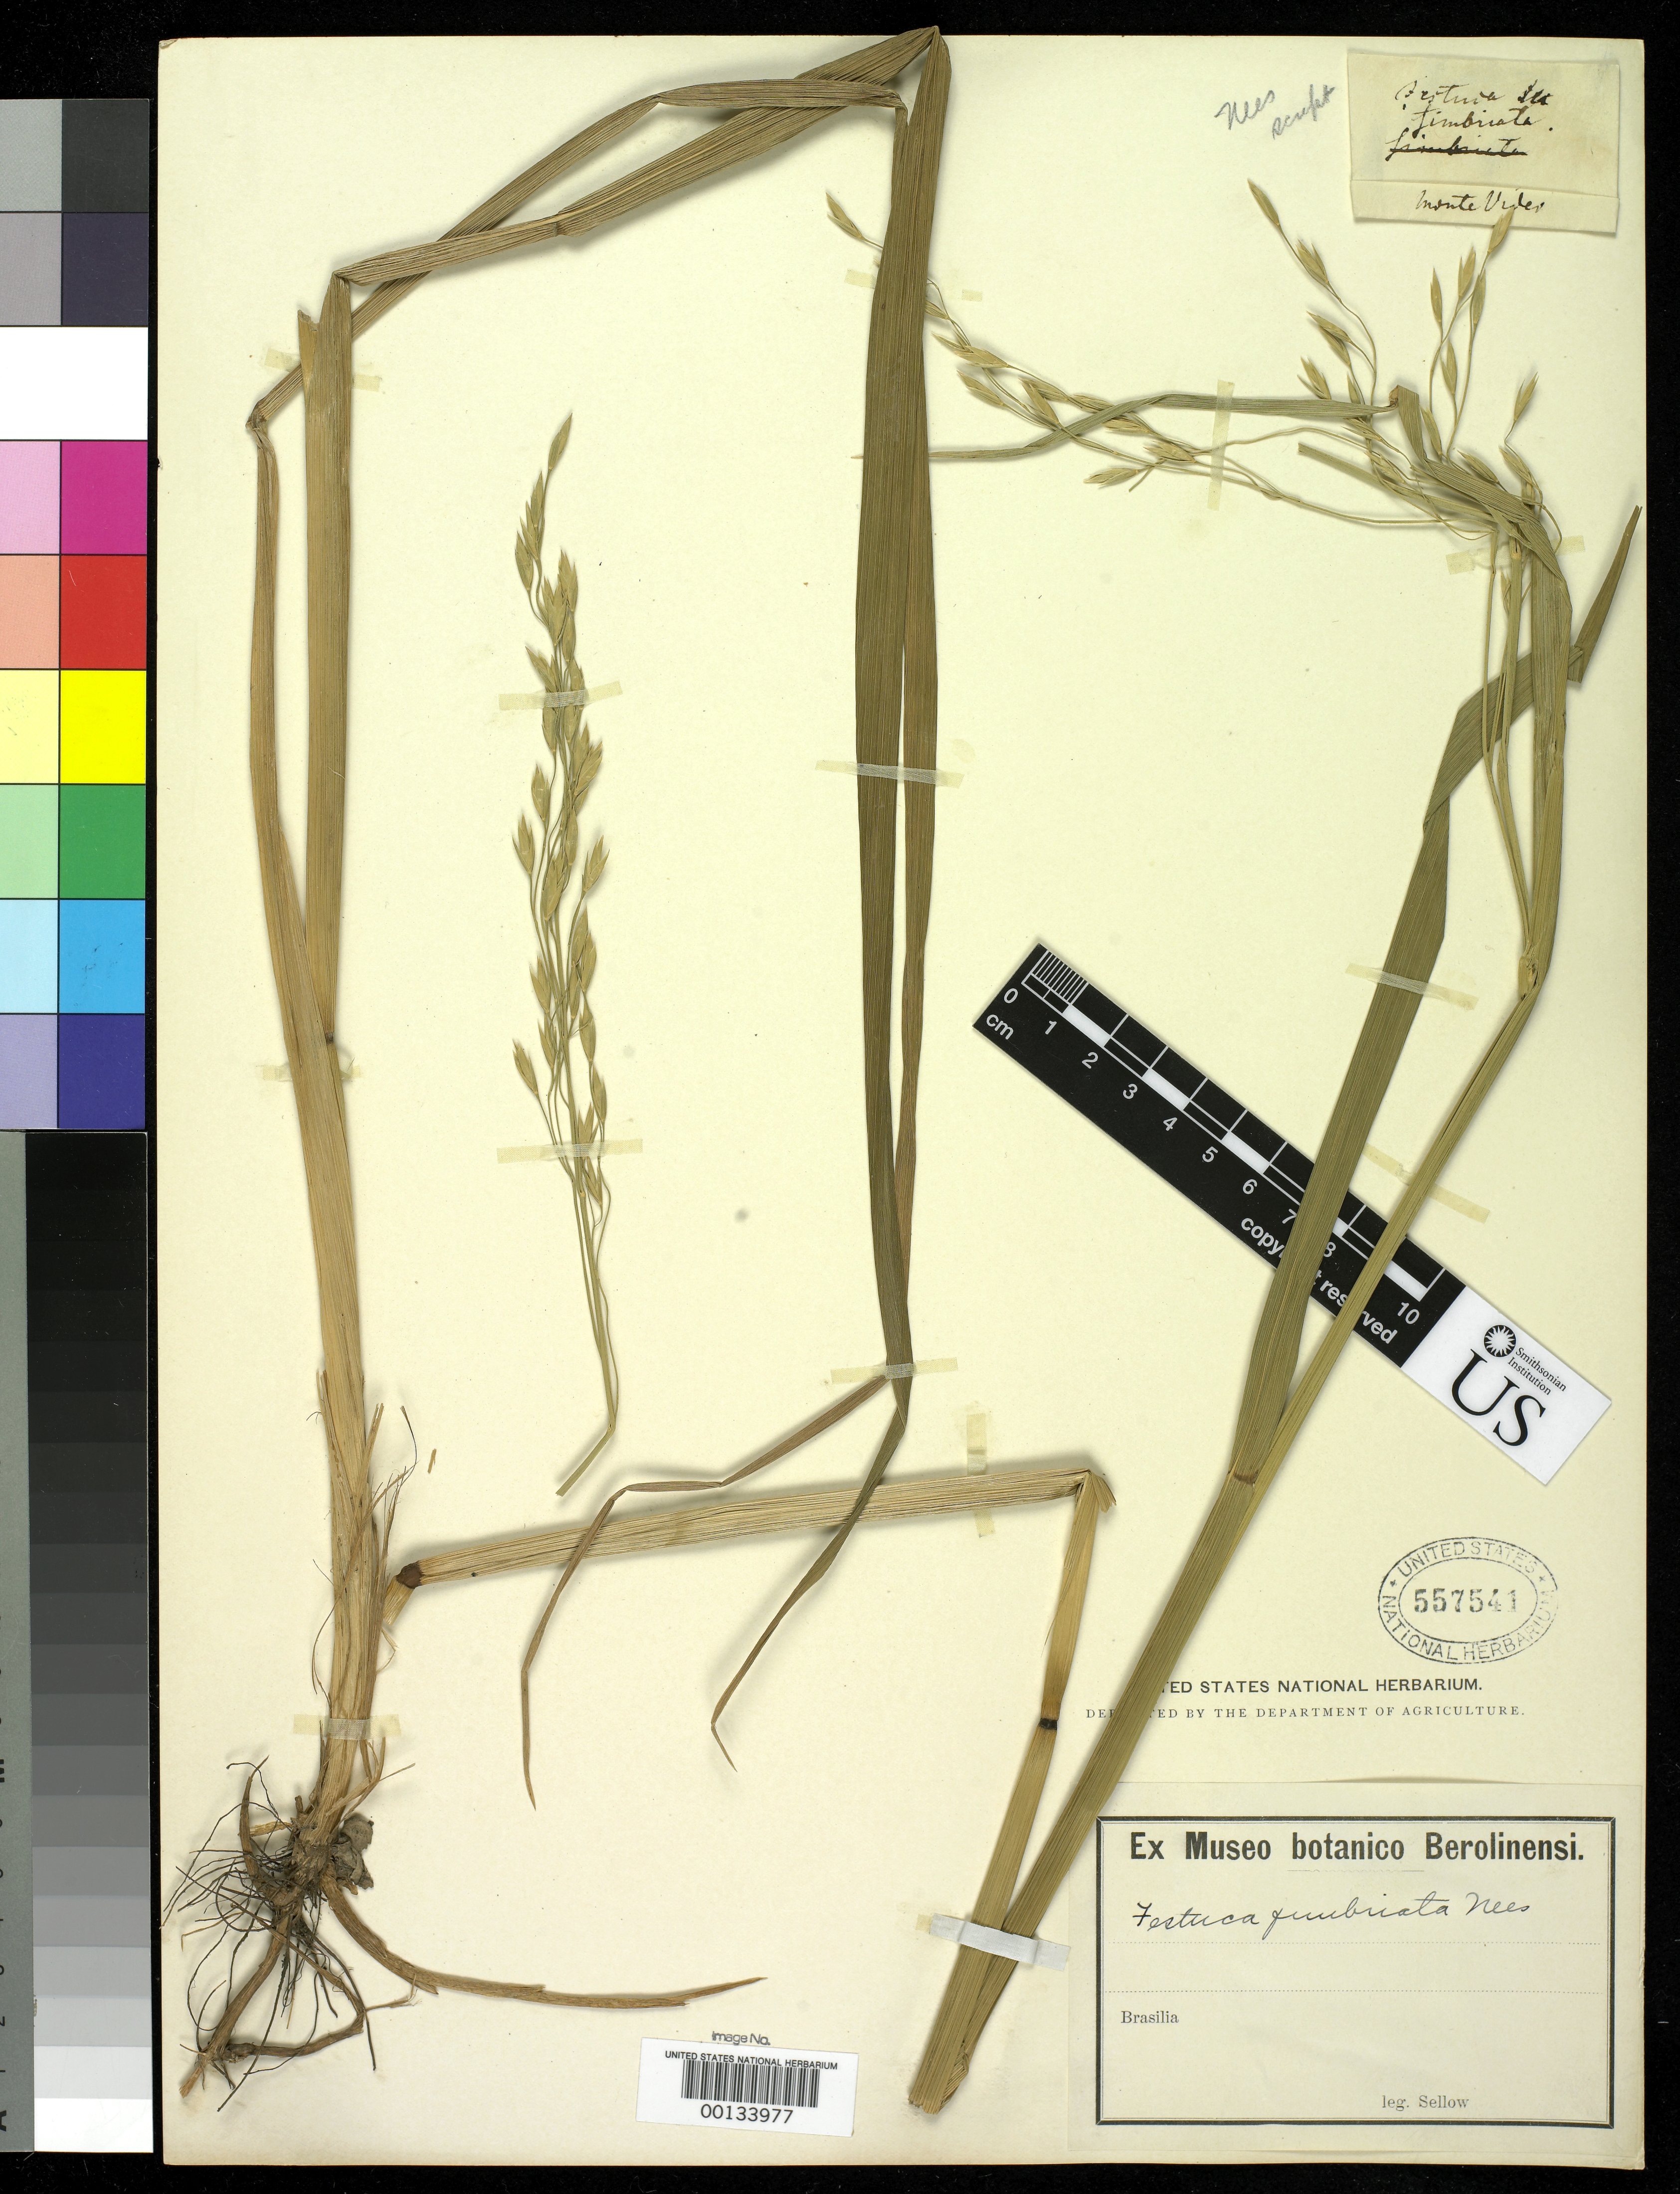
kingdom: Plantae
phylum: Tracheophyta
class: Liliopsida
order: Poales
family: Poaceae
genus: Festuca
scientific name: Festuca fimbriata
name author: Nees in Mart.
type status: Isotype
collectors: F. Sellow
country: Brazil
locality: Brasilia, Monte Video. [Protologue, "Habitat ad Monte-Video", =Uruguay?]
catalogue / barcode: US 557541